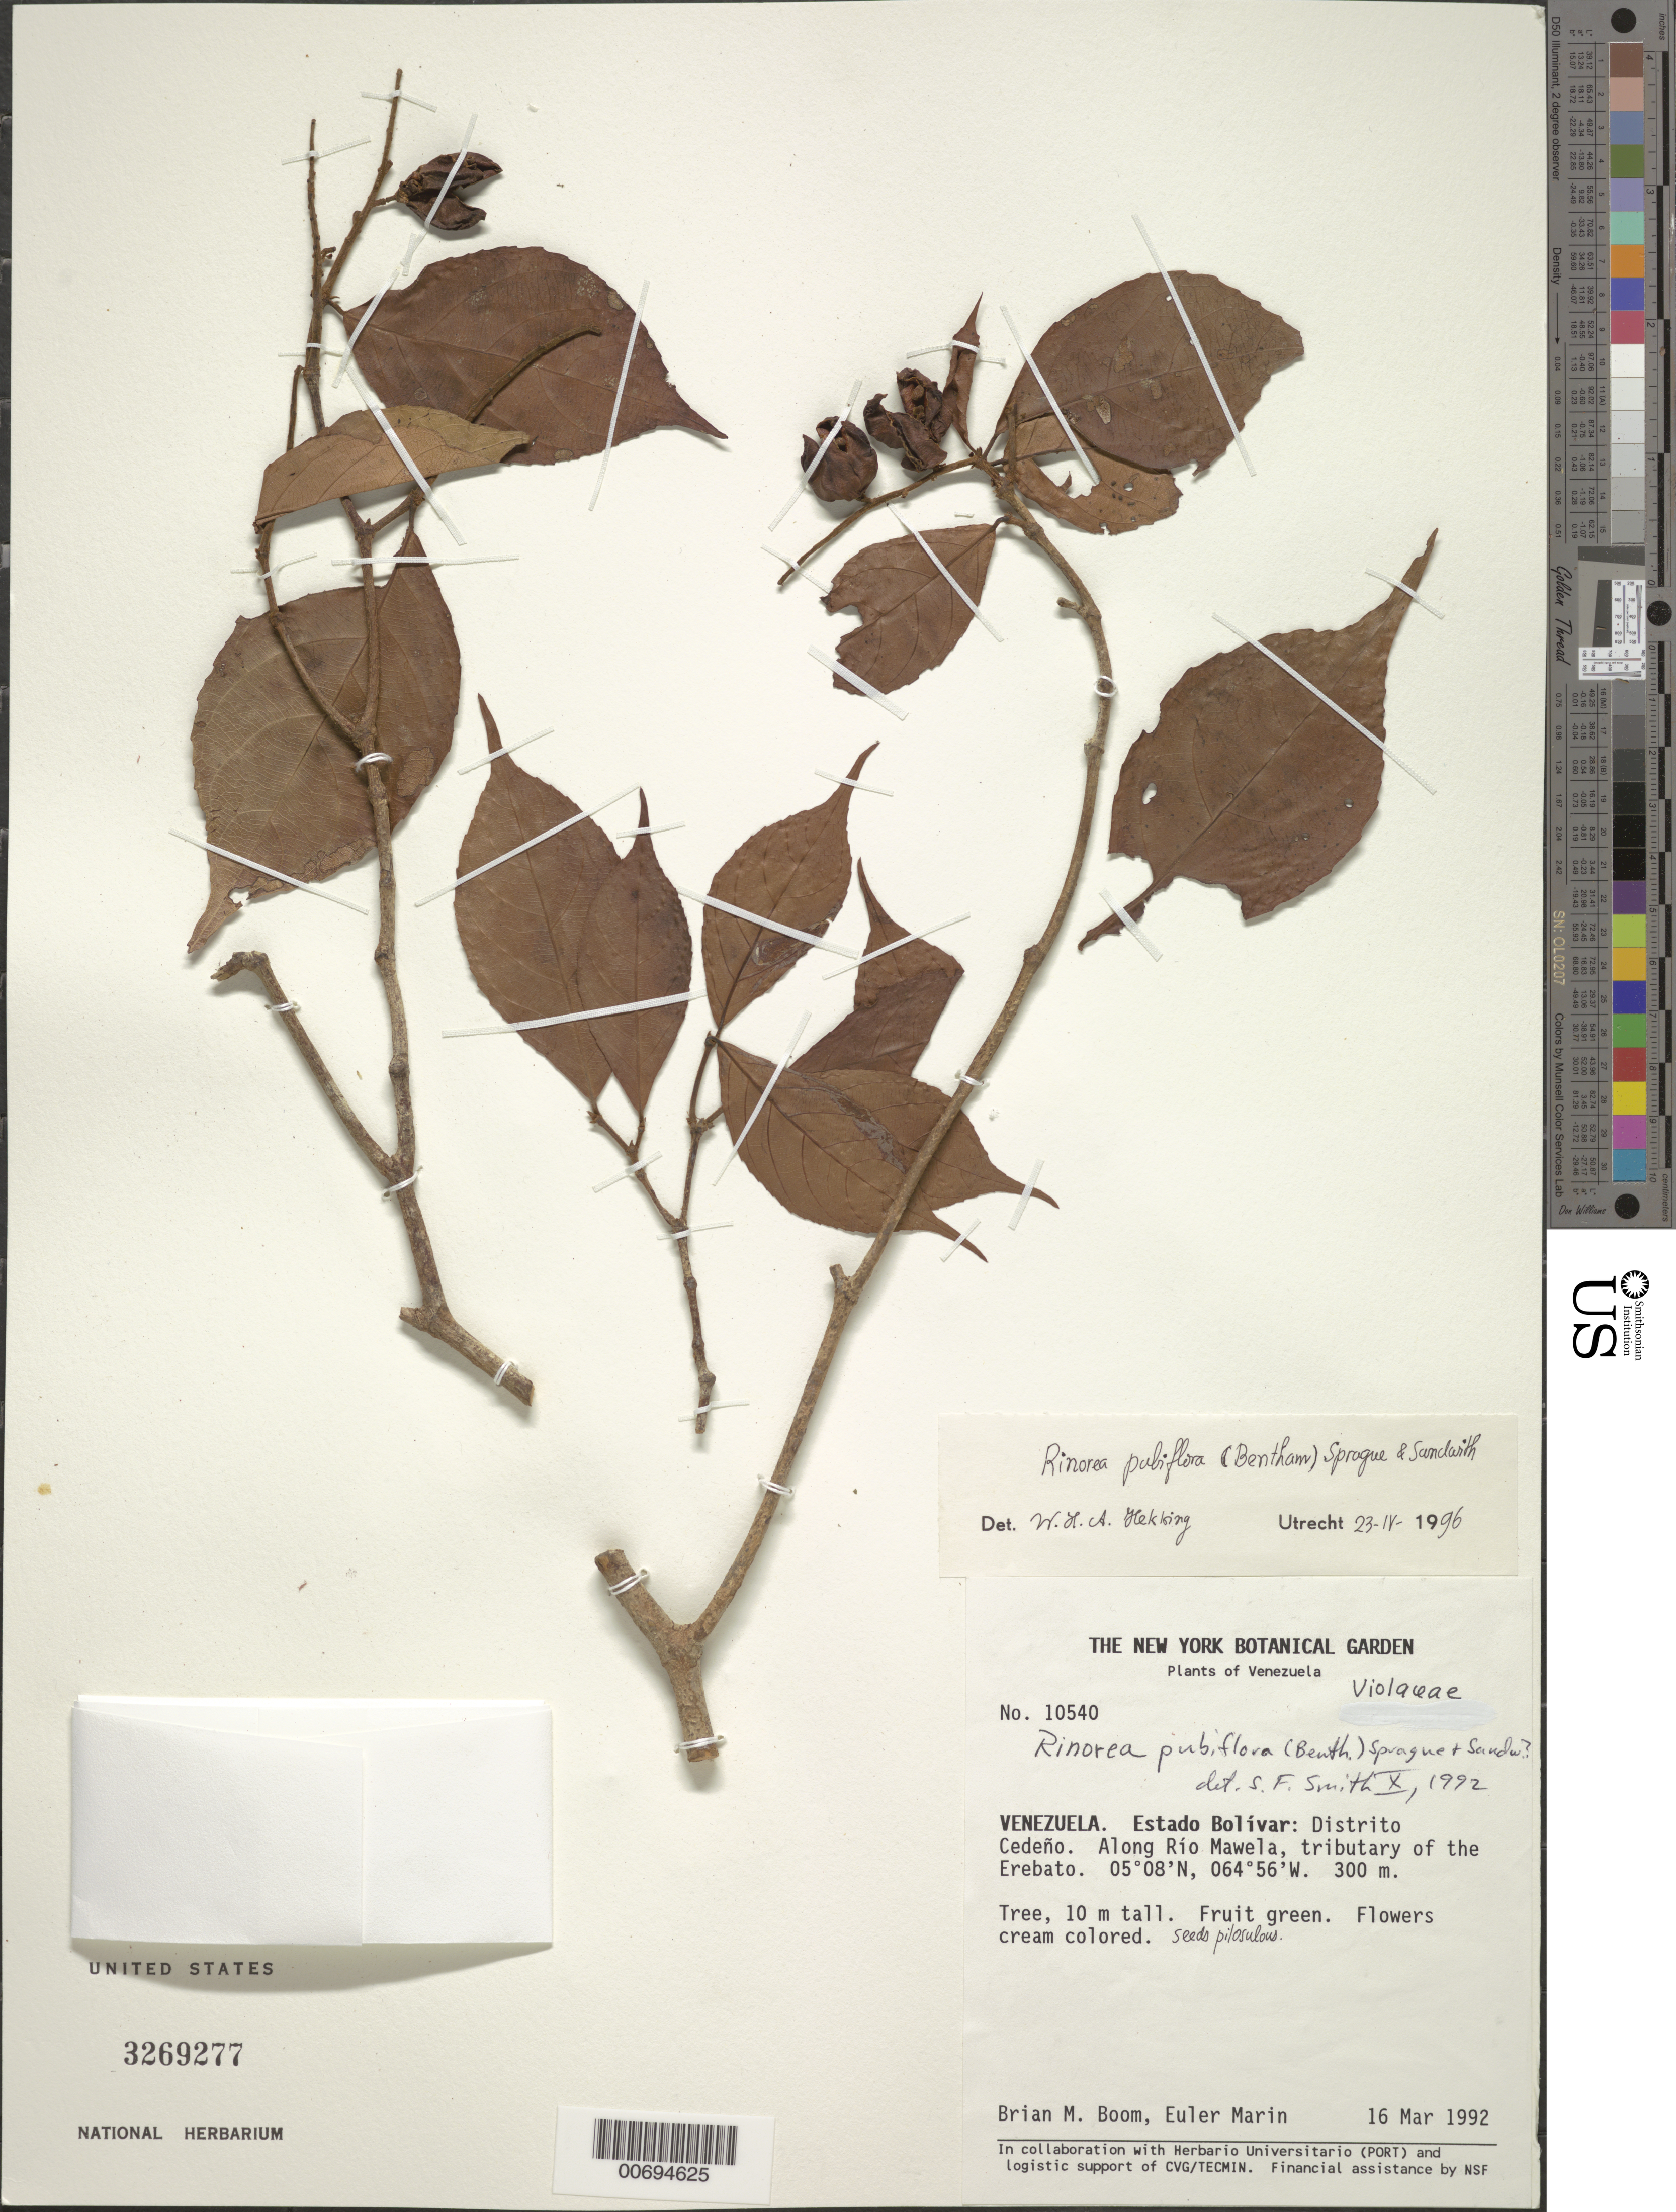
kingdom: Plantae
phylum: Tracheophyta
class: Magnoliopsida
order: Malpighiales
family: Violaceae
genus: Rinorea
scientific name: Rinorea pubiflora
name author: (Benth.) Sprague & Sandwith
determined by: Hekking, W. H. A.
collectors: B. M. Boom & E. Marin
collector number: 10540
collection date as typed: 16-Mar-92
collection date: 1992-03-16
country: Venezuela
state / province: Bolívar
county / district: Cedeño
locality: Río Mawela, tributary of the Río Erebato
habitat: Along river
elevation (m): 300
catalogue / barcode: US 3269277